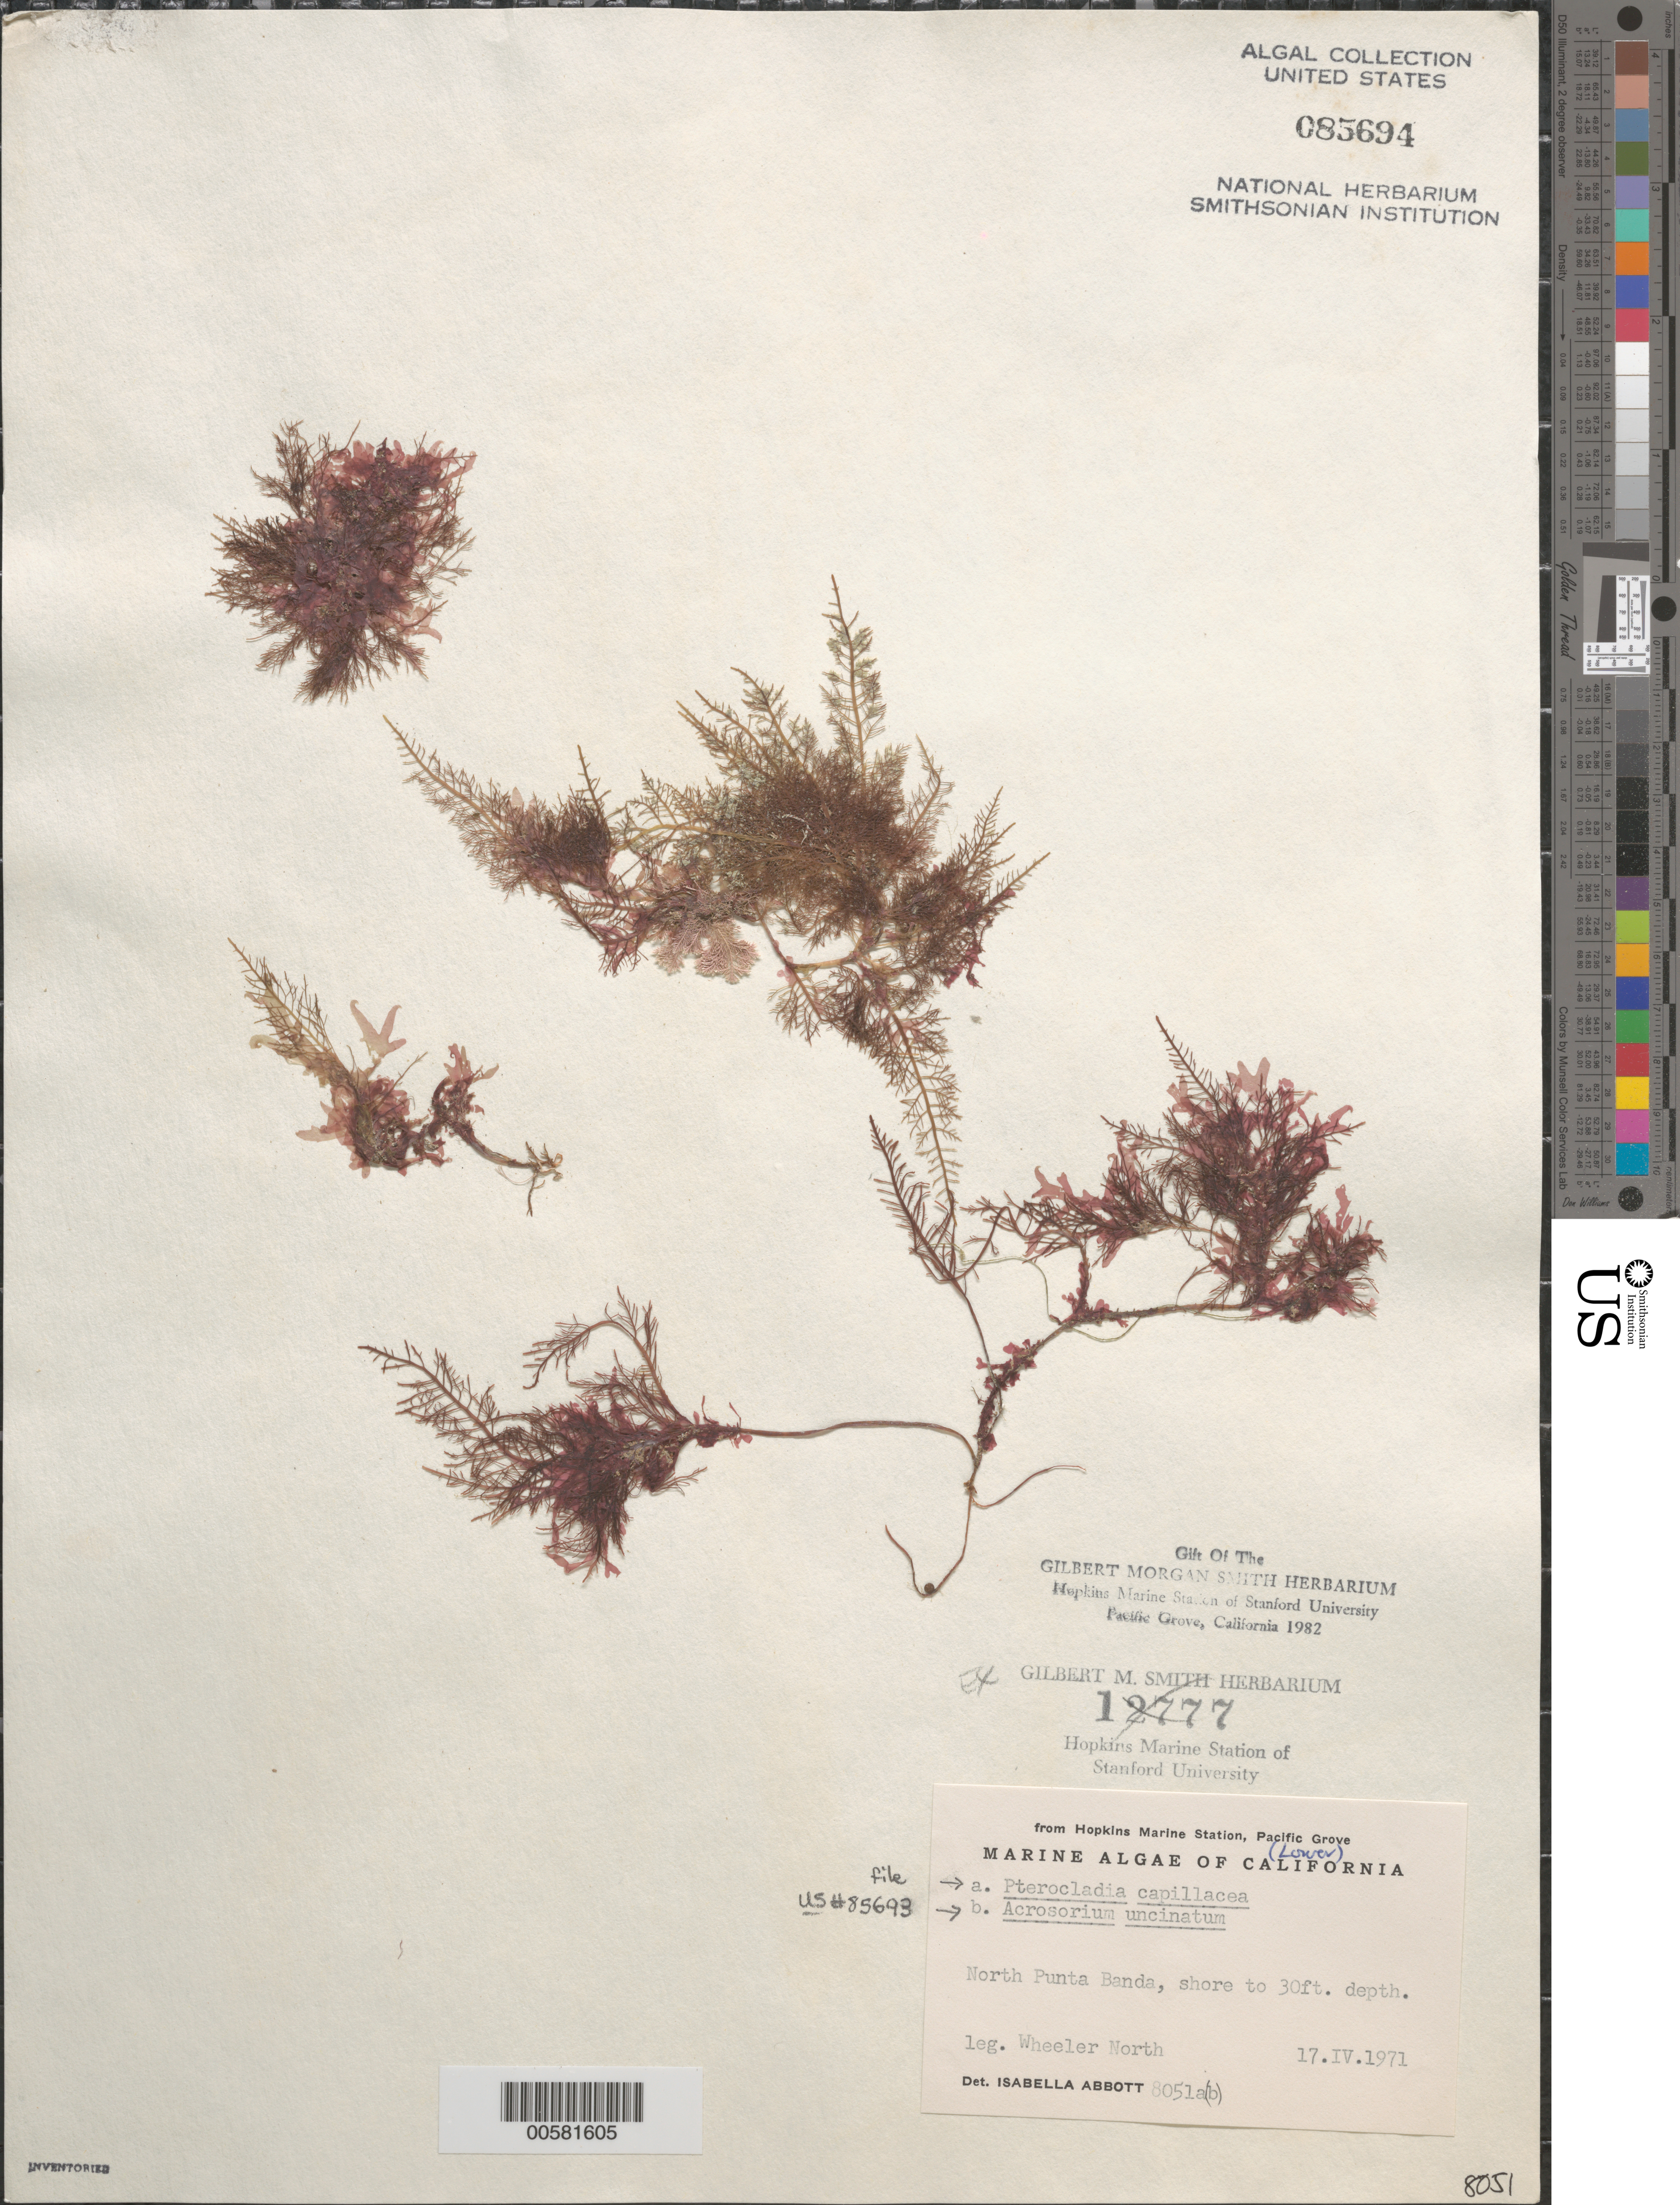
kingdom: Plantae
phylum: Rhodophyta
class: Florideophyceae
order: Gelidiales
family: Pterocladiaceae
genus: Pterocladiella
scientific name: Pterocladiella capillacea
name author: (S.G. Gmel.) Santelices & Hommers.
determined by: Algae name updating Project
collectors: W. North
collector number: IAA 8051a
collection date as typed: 17 Apr 1971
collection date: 1971-04-17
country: Mexico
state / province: Baja California Norte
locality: North Punta Banda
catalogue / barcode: US 85694